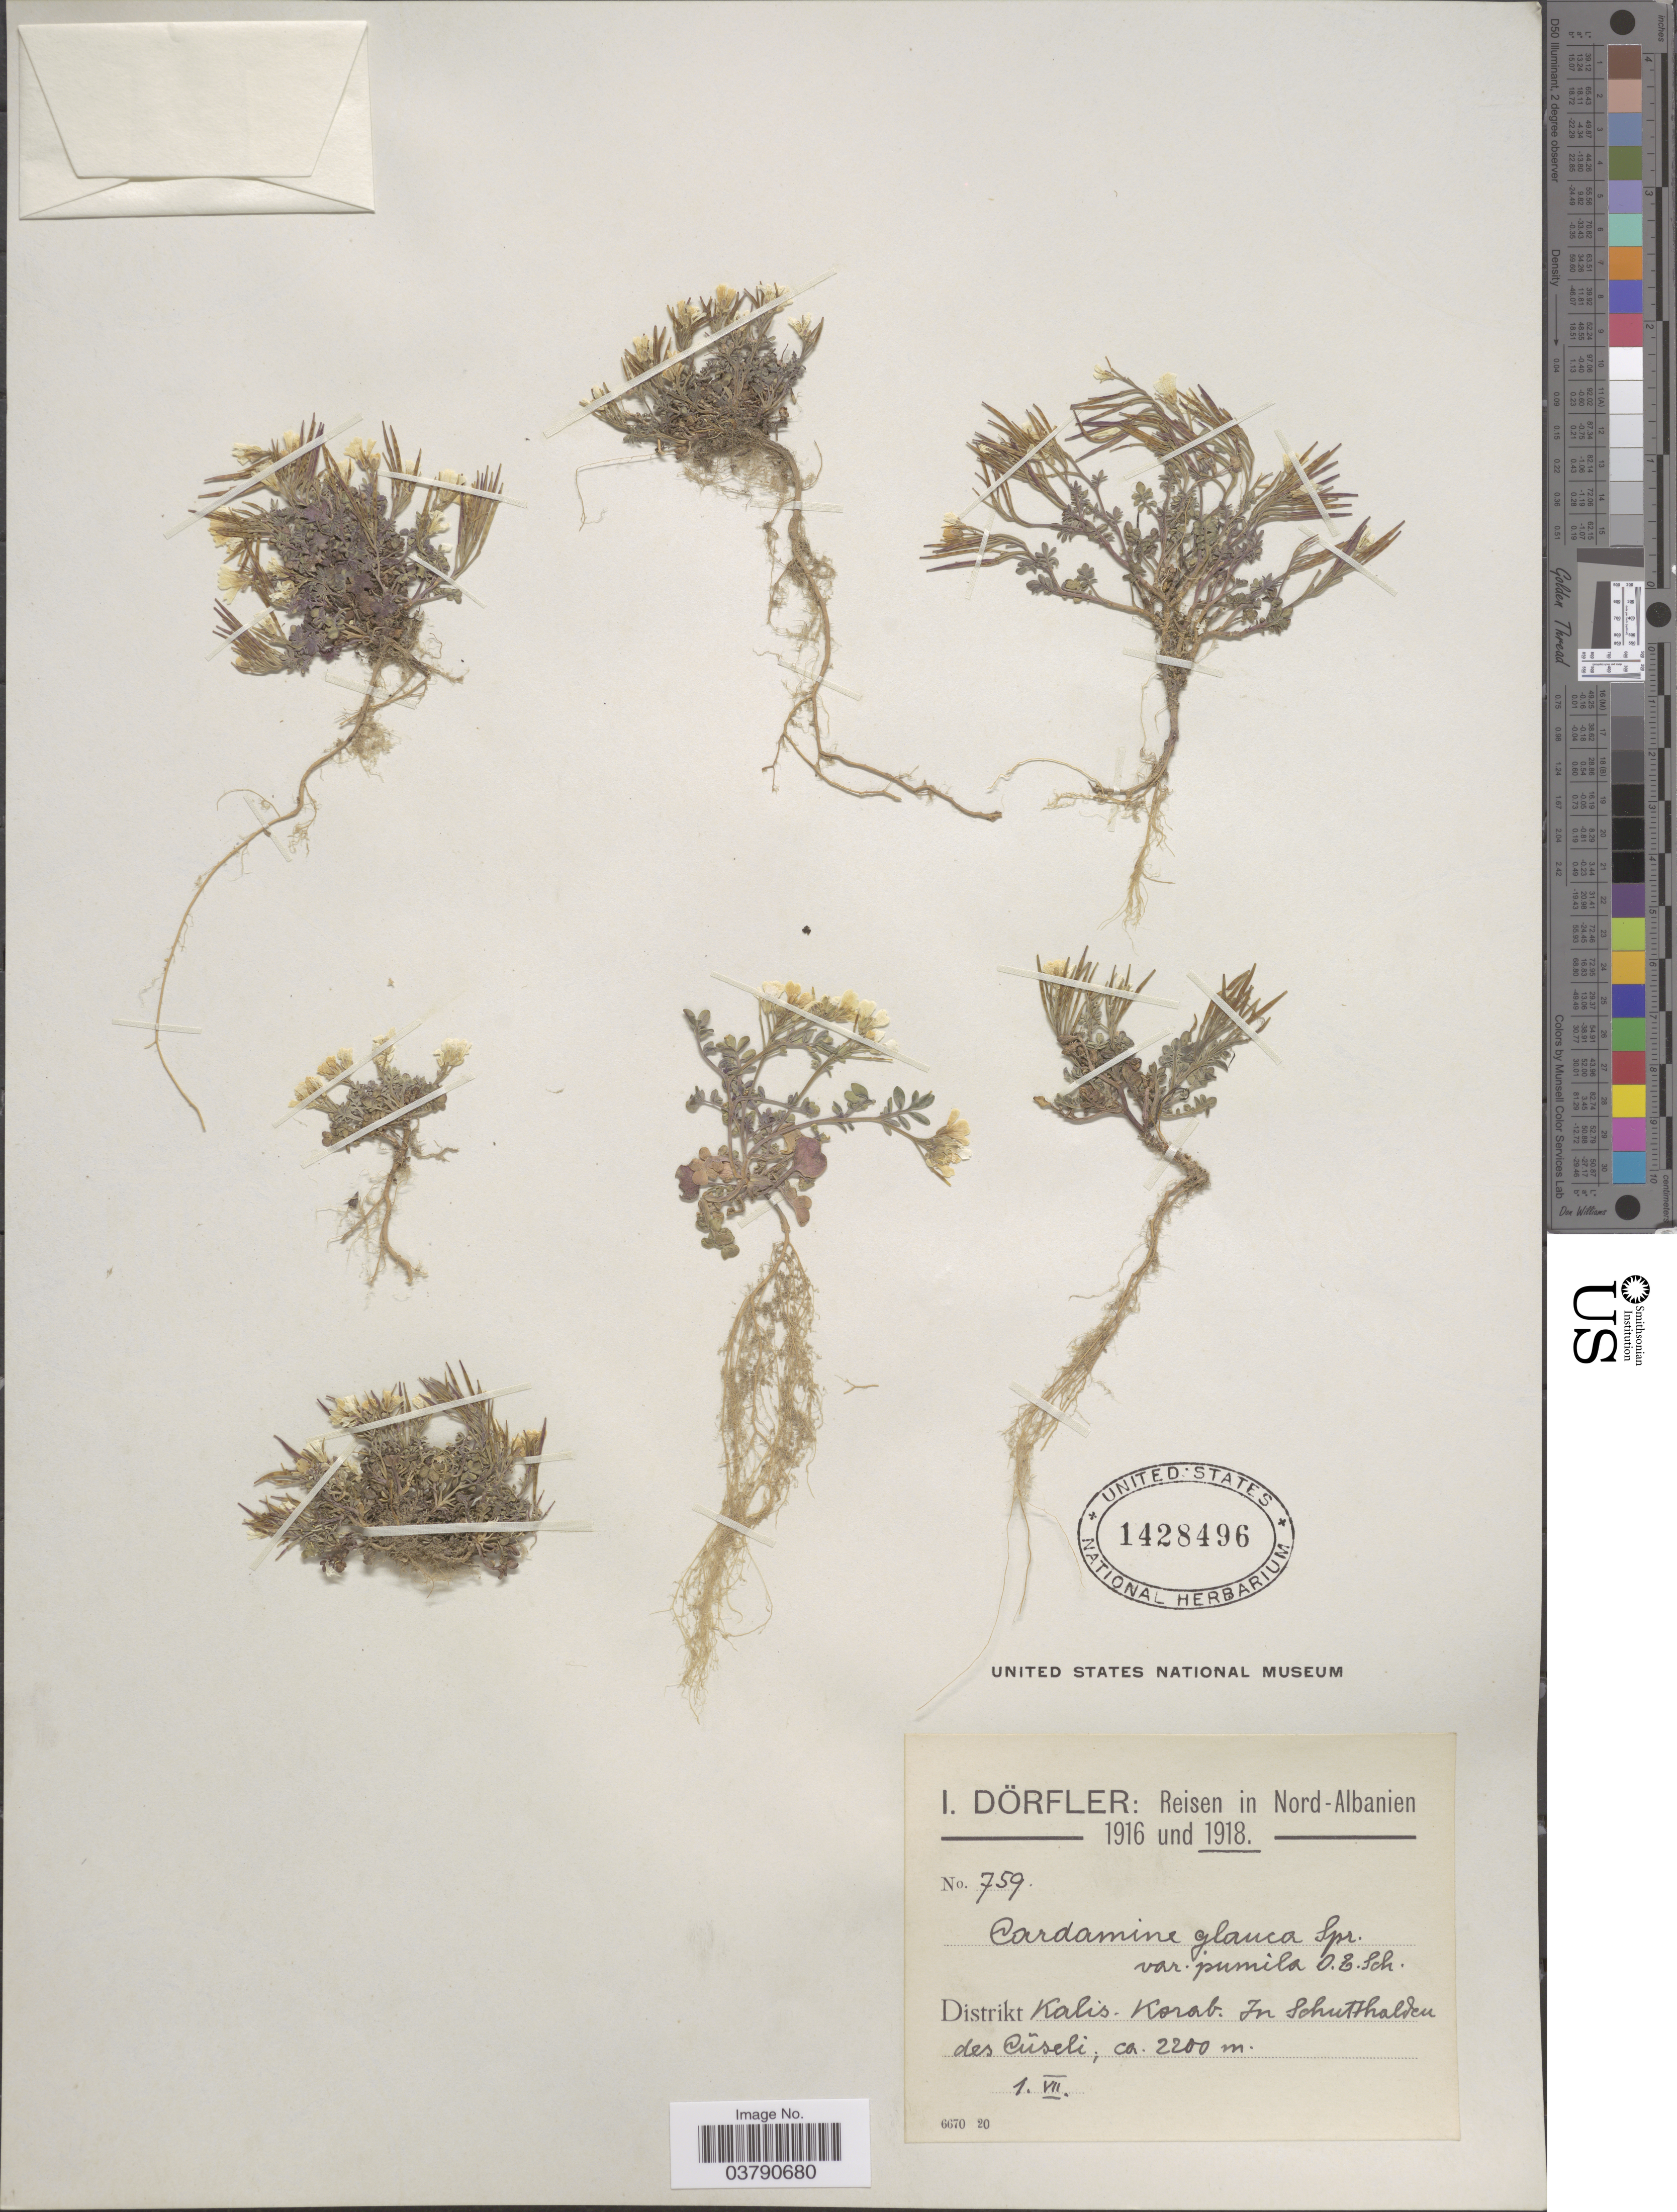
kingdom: Plantae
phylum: Tracheophyta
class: Magnoliopsida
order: Brassicales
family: Brassicaceae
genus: Cardamine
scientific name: Cardamine glauca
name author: Spreng. ex DC.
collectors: I. Dörfler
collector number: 759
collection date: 1918-07-01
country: Albania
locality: Nord-Albanien. Distrikt Kalis. Korab. In Schutthalden des Cüseli.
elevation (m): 2200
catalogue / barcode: US 1428496